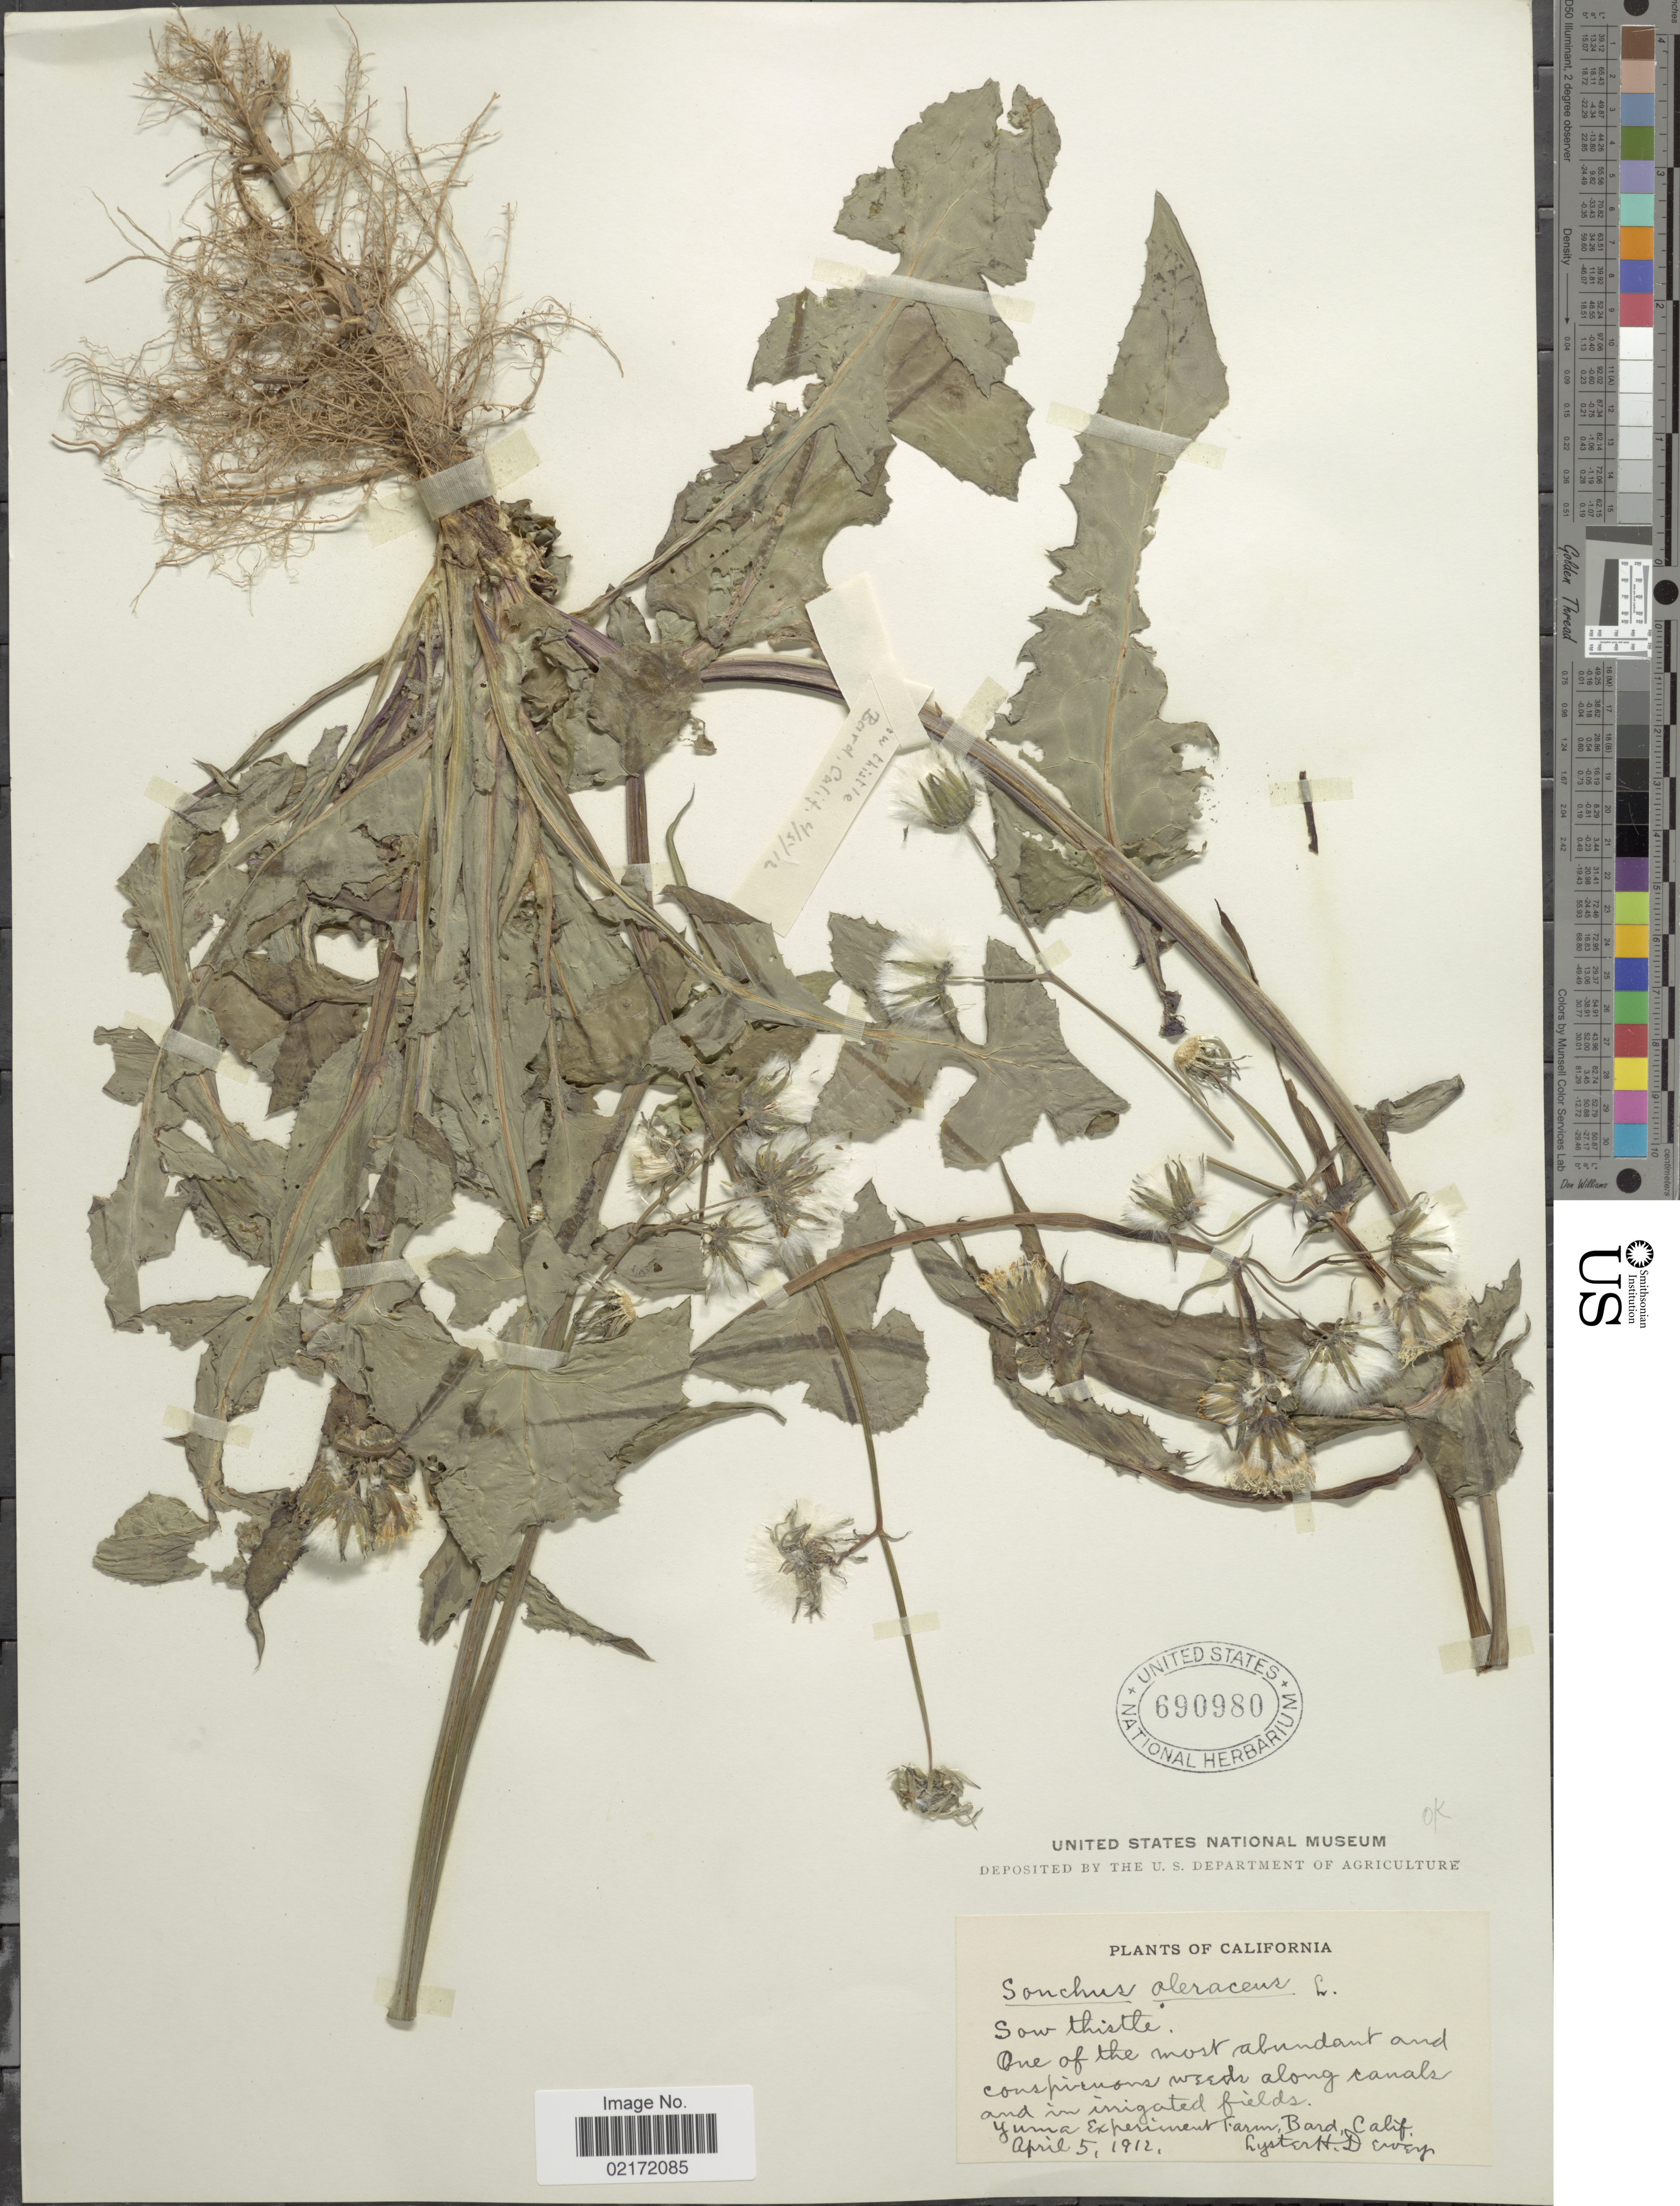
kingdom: Plantae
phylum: Tracheophyta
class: Magnoliopsida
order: Asterales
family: Asteraceae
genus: Sonchus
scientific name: Sonchus oleraceus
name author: L.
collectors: L. H. Dewey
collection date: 1912-04-05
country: United States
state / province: California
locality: Yuma Experiment Farm, Bard, Calif.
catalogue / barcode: US 690980